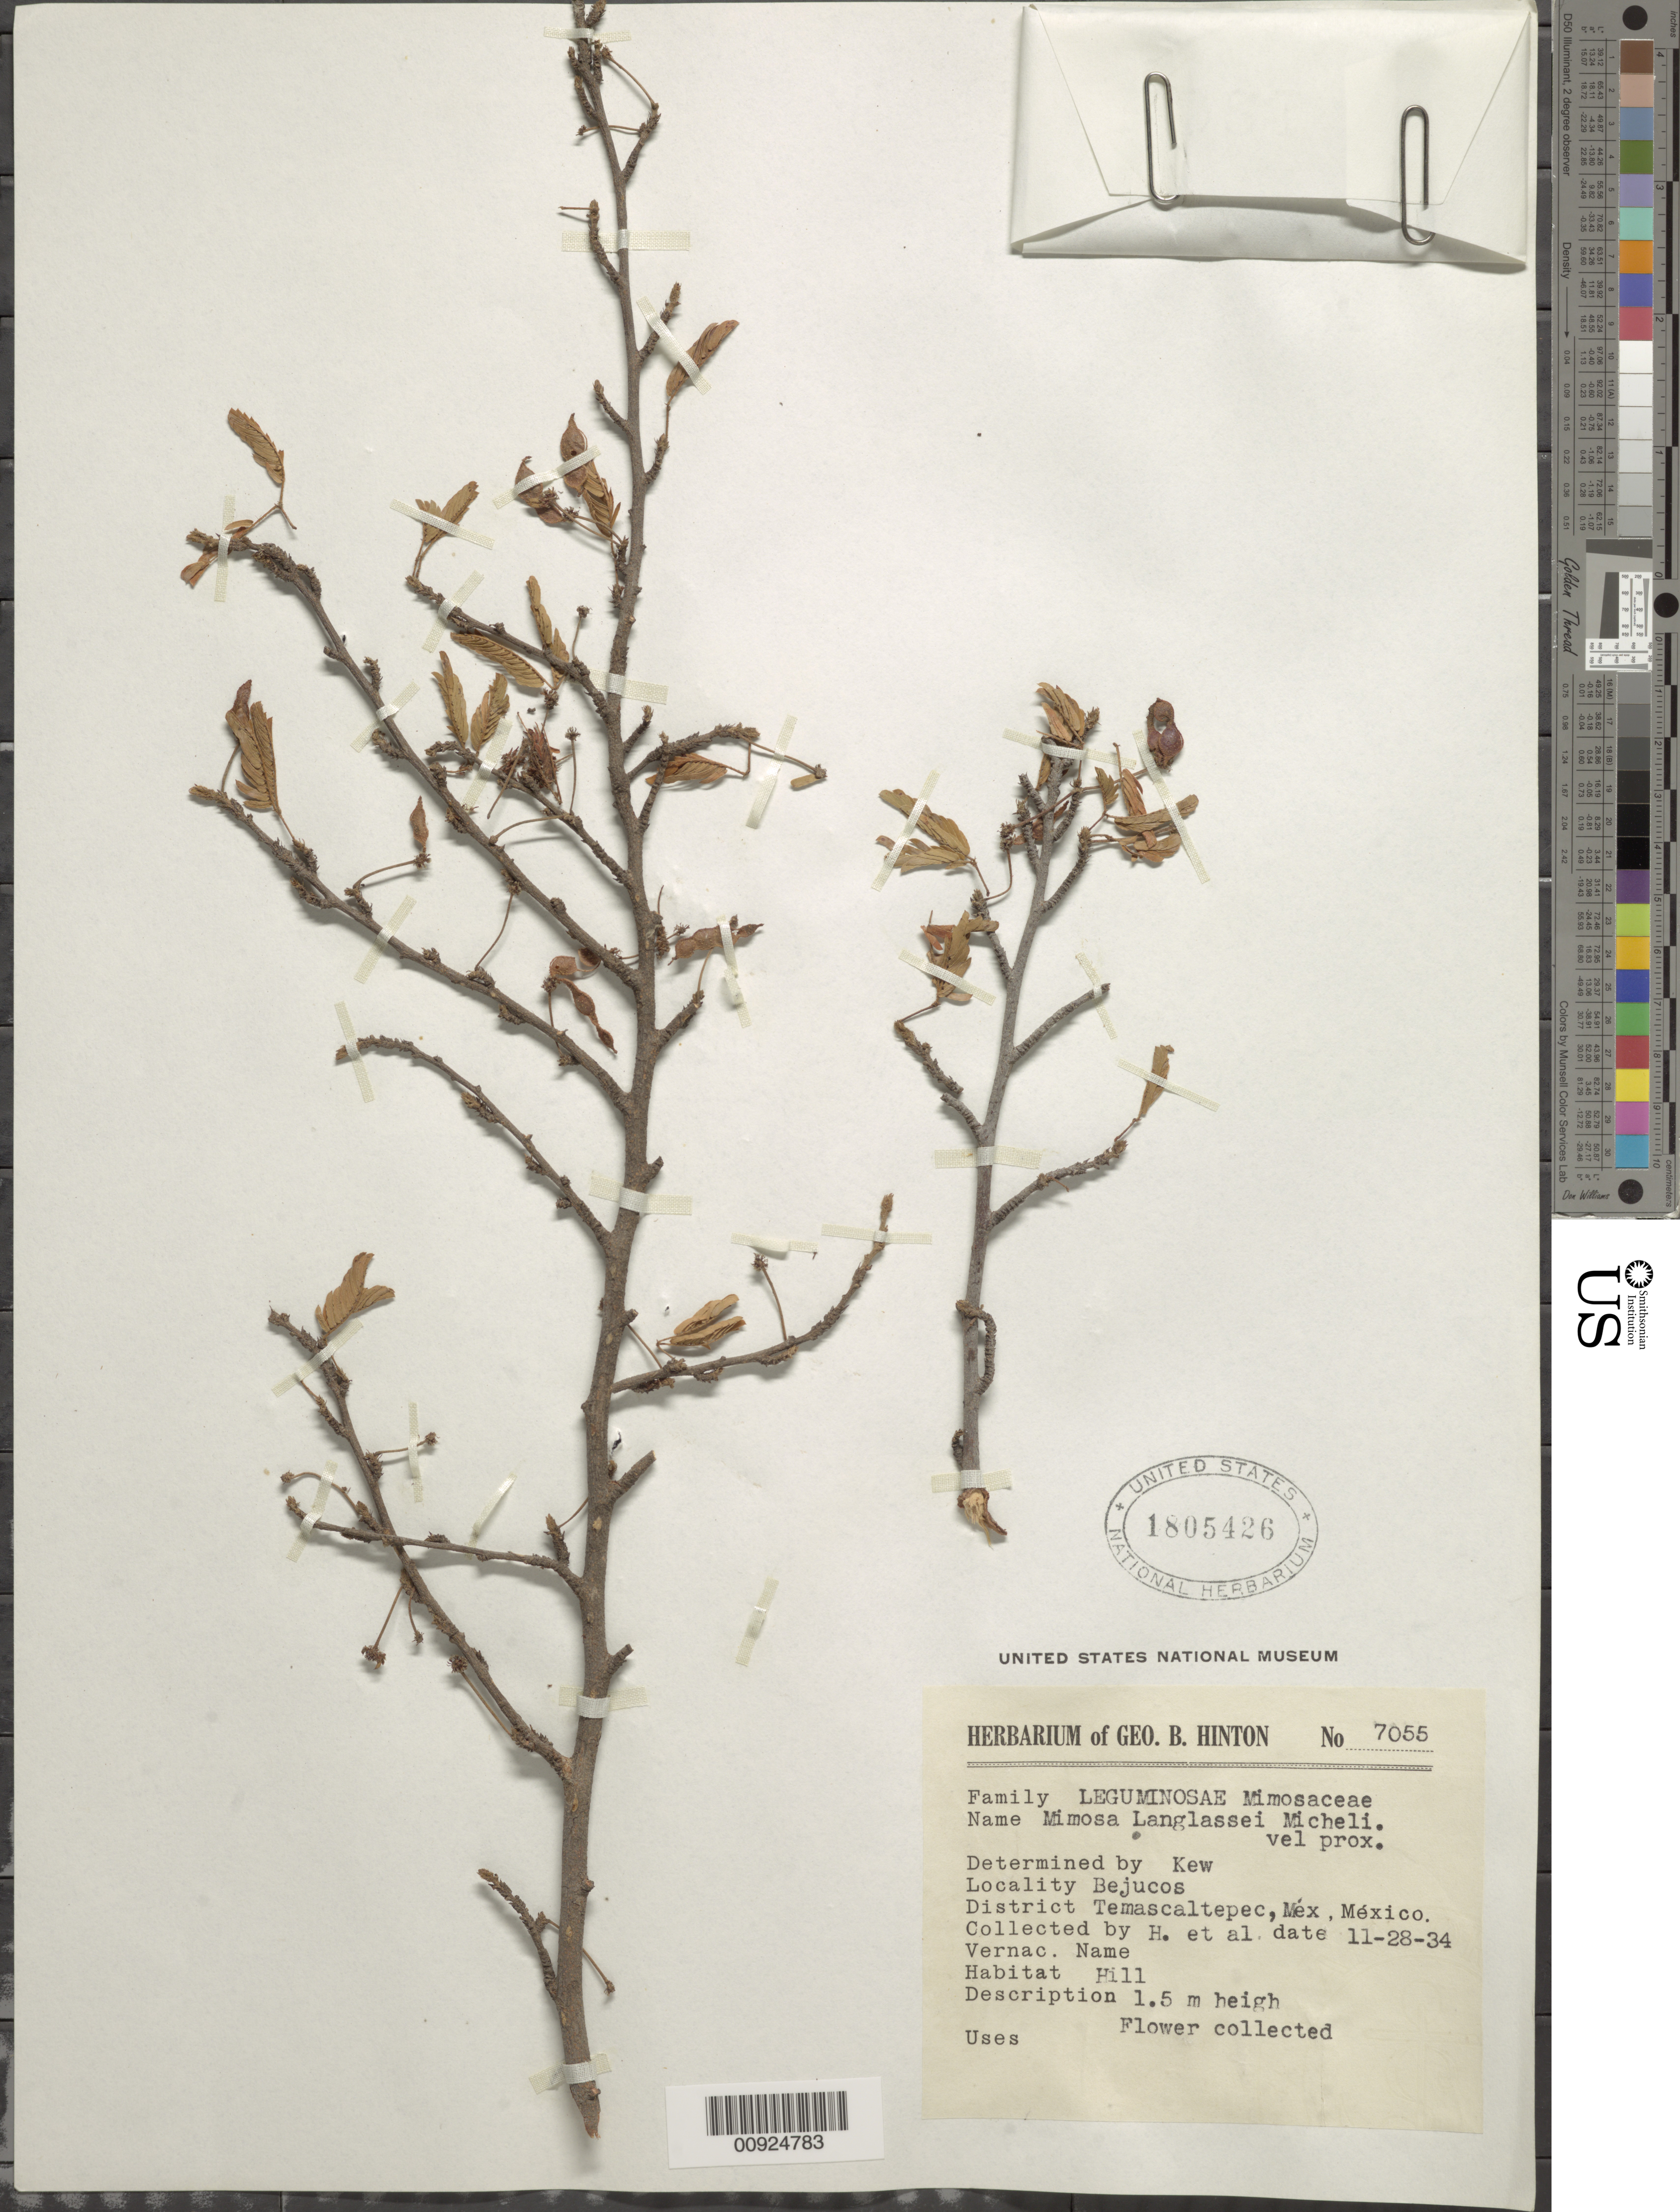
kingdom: Plantae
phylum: Tracheophyta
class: Magnoliopsida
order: Fabales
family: Fabaceae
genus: Mimosa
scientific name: Mimosa langlassei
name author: Micheli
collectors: G. B. Hinton & et al.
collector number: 7055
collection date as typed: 28 Nov 1934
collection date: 1934-11-28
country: Mexico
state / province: México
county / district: Temascaltepec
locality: Bejucos, District Temascaltepec, State of Mexico.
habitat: Hill.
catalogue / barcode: US 1805426